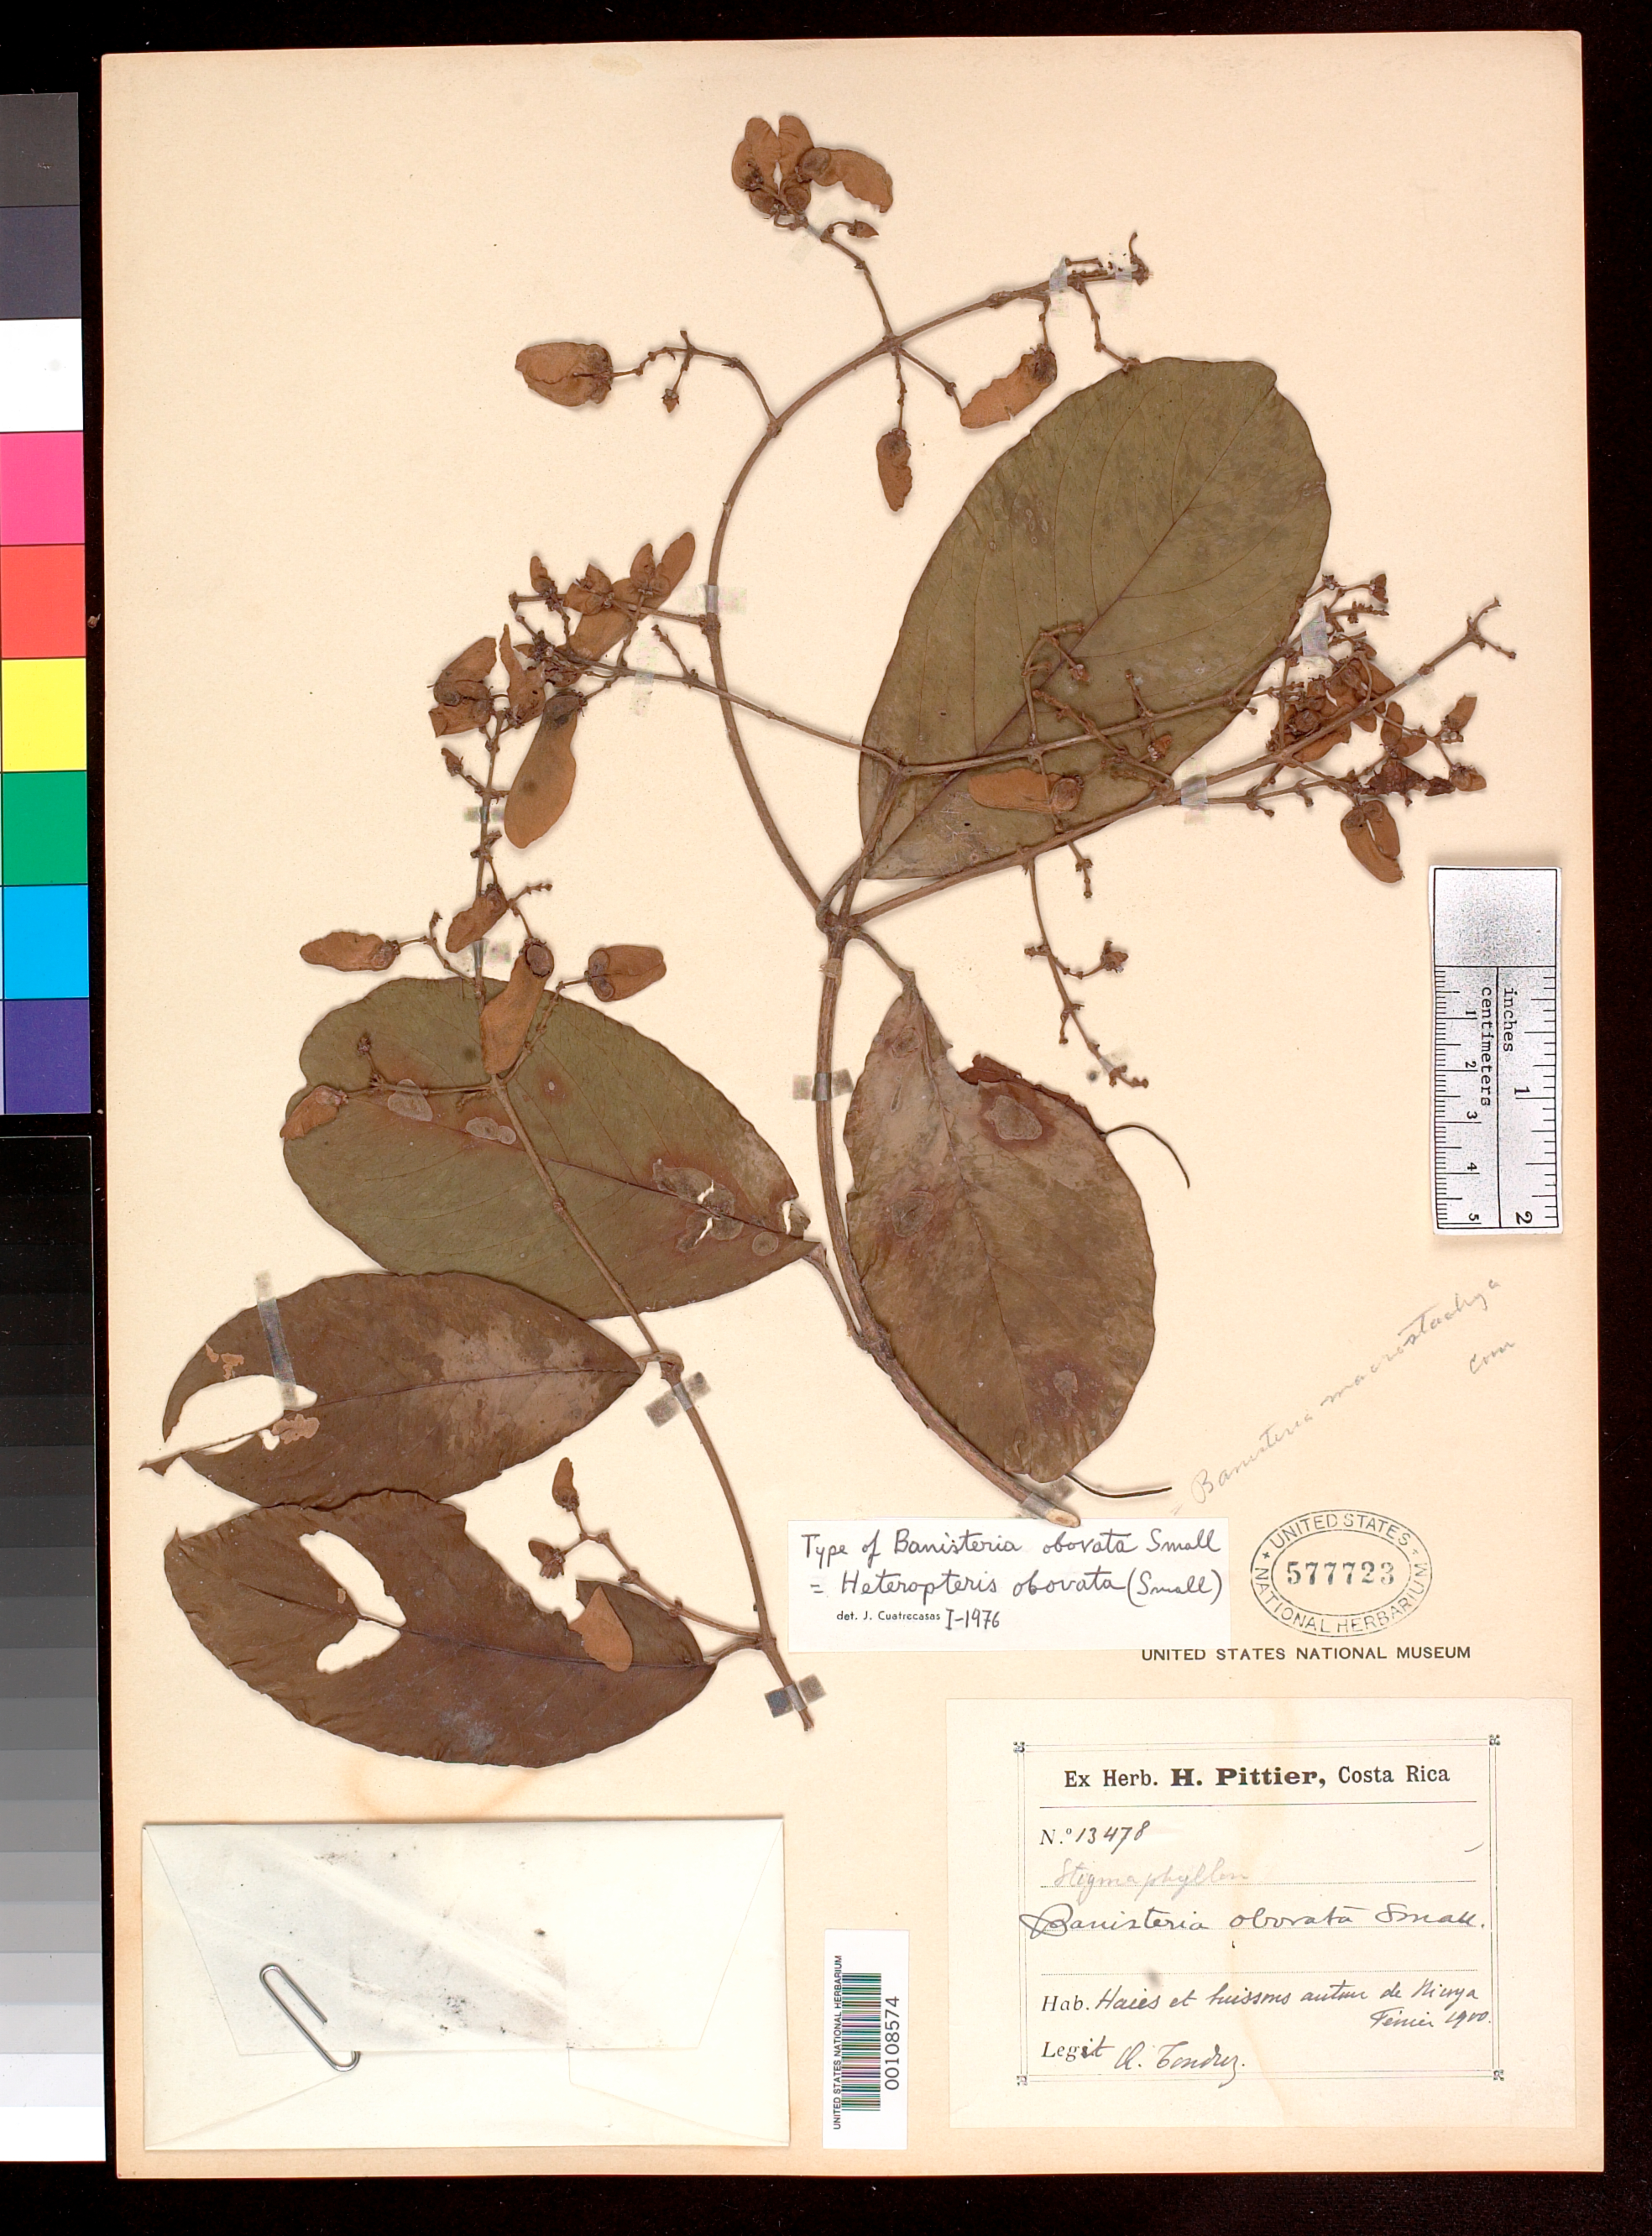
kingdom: Plantae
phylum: Tracheophyta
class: Magnoliopsida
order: Malpighiales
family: Malpighiaceae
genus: Banisteria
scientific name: Banisteria obovata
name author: Small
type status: Holotype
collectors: A. Tonduz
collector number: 13478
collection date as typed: Feb 1900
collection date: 1900-02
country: Costa Rica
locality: De Nicoya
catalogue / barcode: US 577723